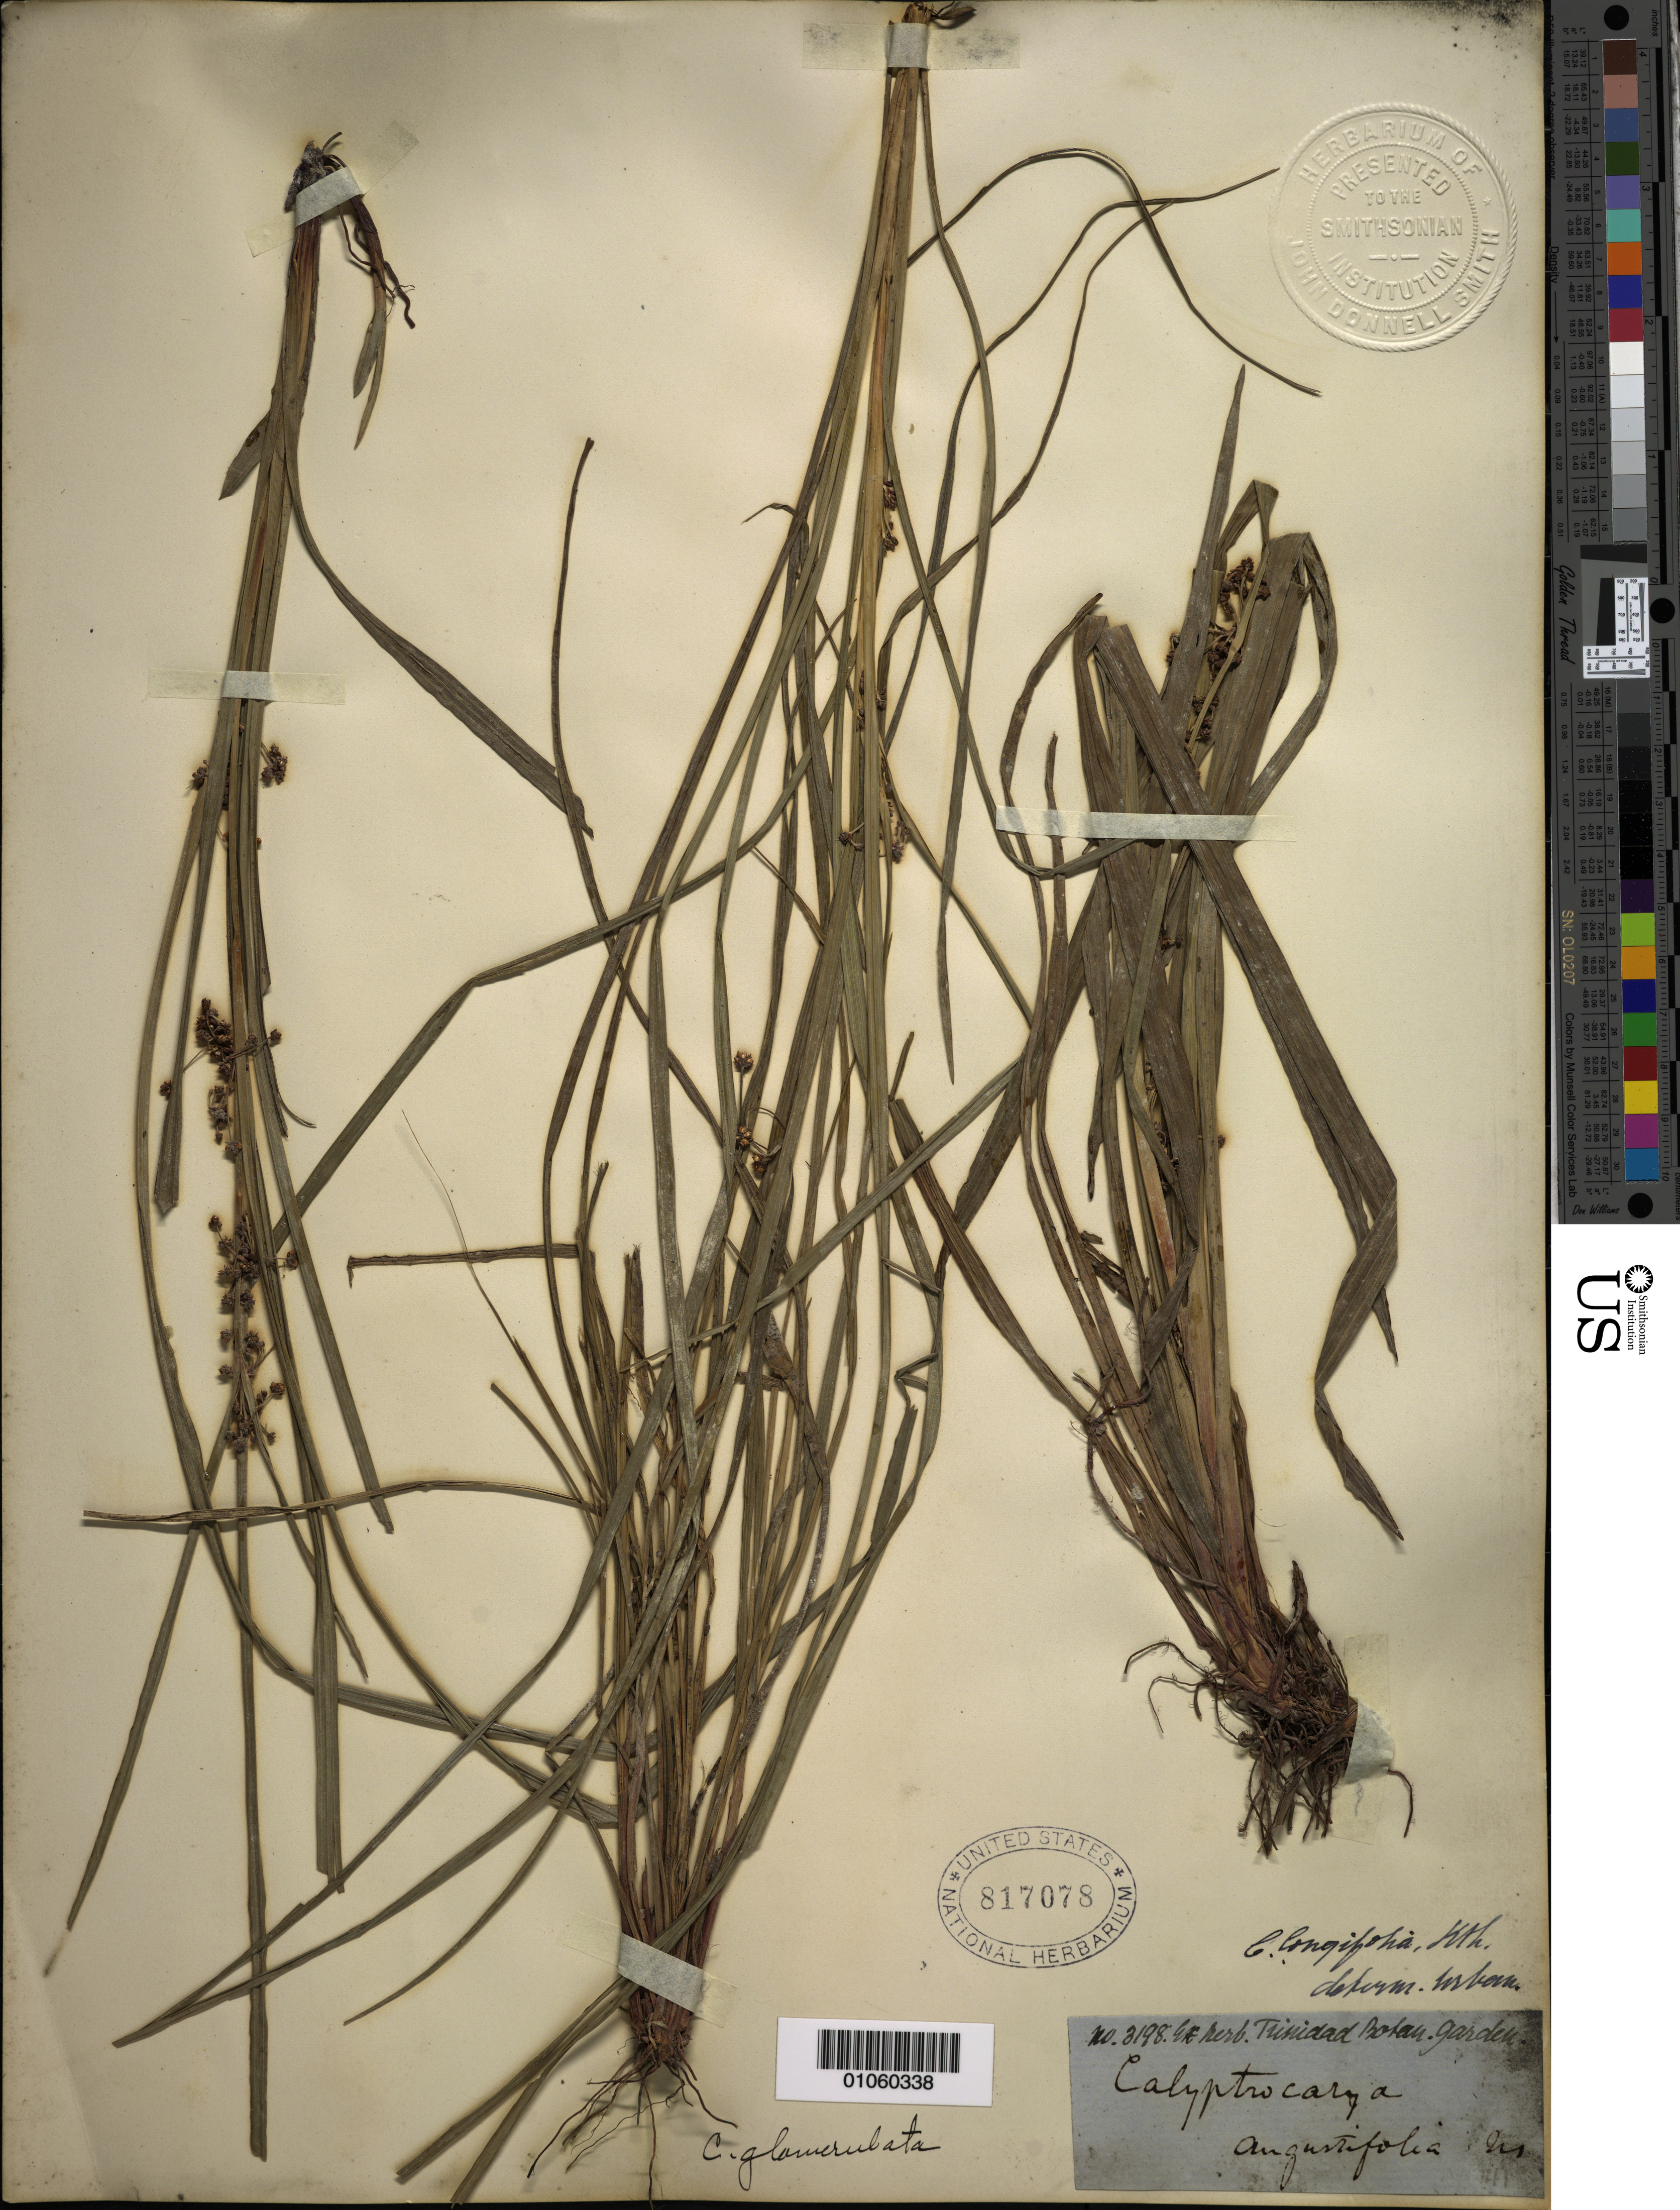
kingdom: Plantae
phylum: Tracheophyta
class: Liliopsida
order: Poales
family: Cyperaceae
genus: Calyptrocarya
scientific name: Calyptrocarya glomerulata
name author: (Brongn.) Urb.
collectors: ex herb. Bot. Gard. Trinidad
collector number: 3198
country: Trinidad and Tobago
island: Trinidad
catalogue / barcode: US 817078